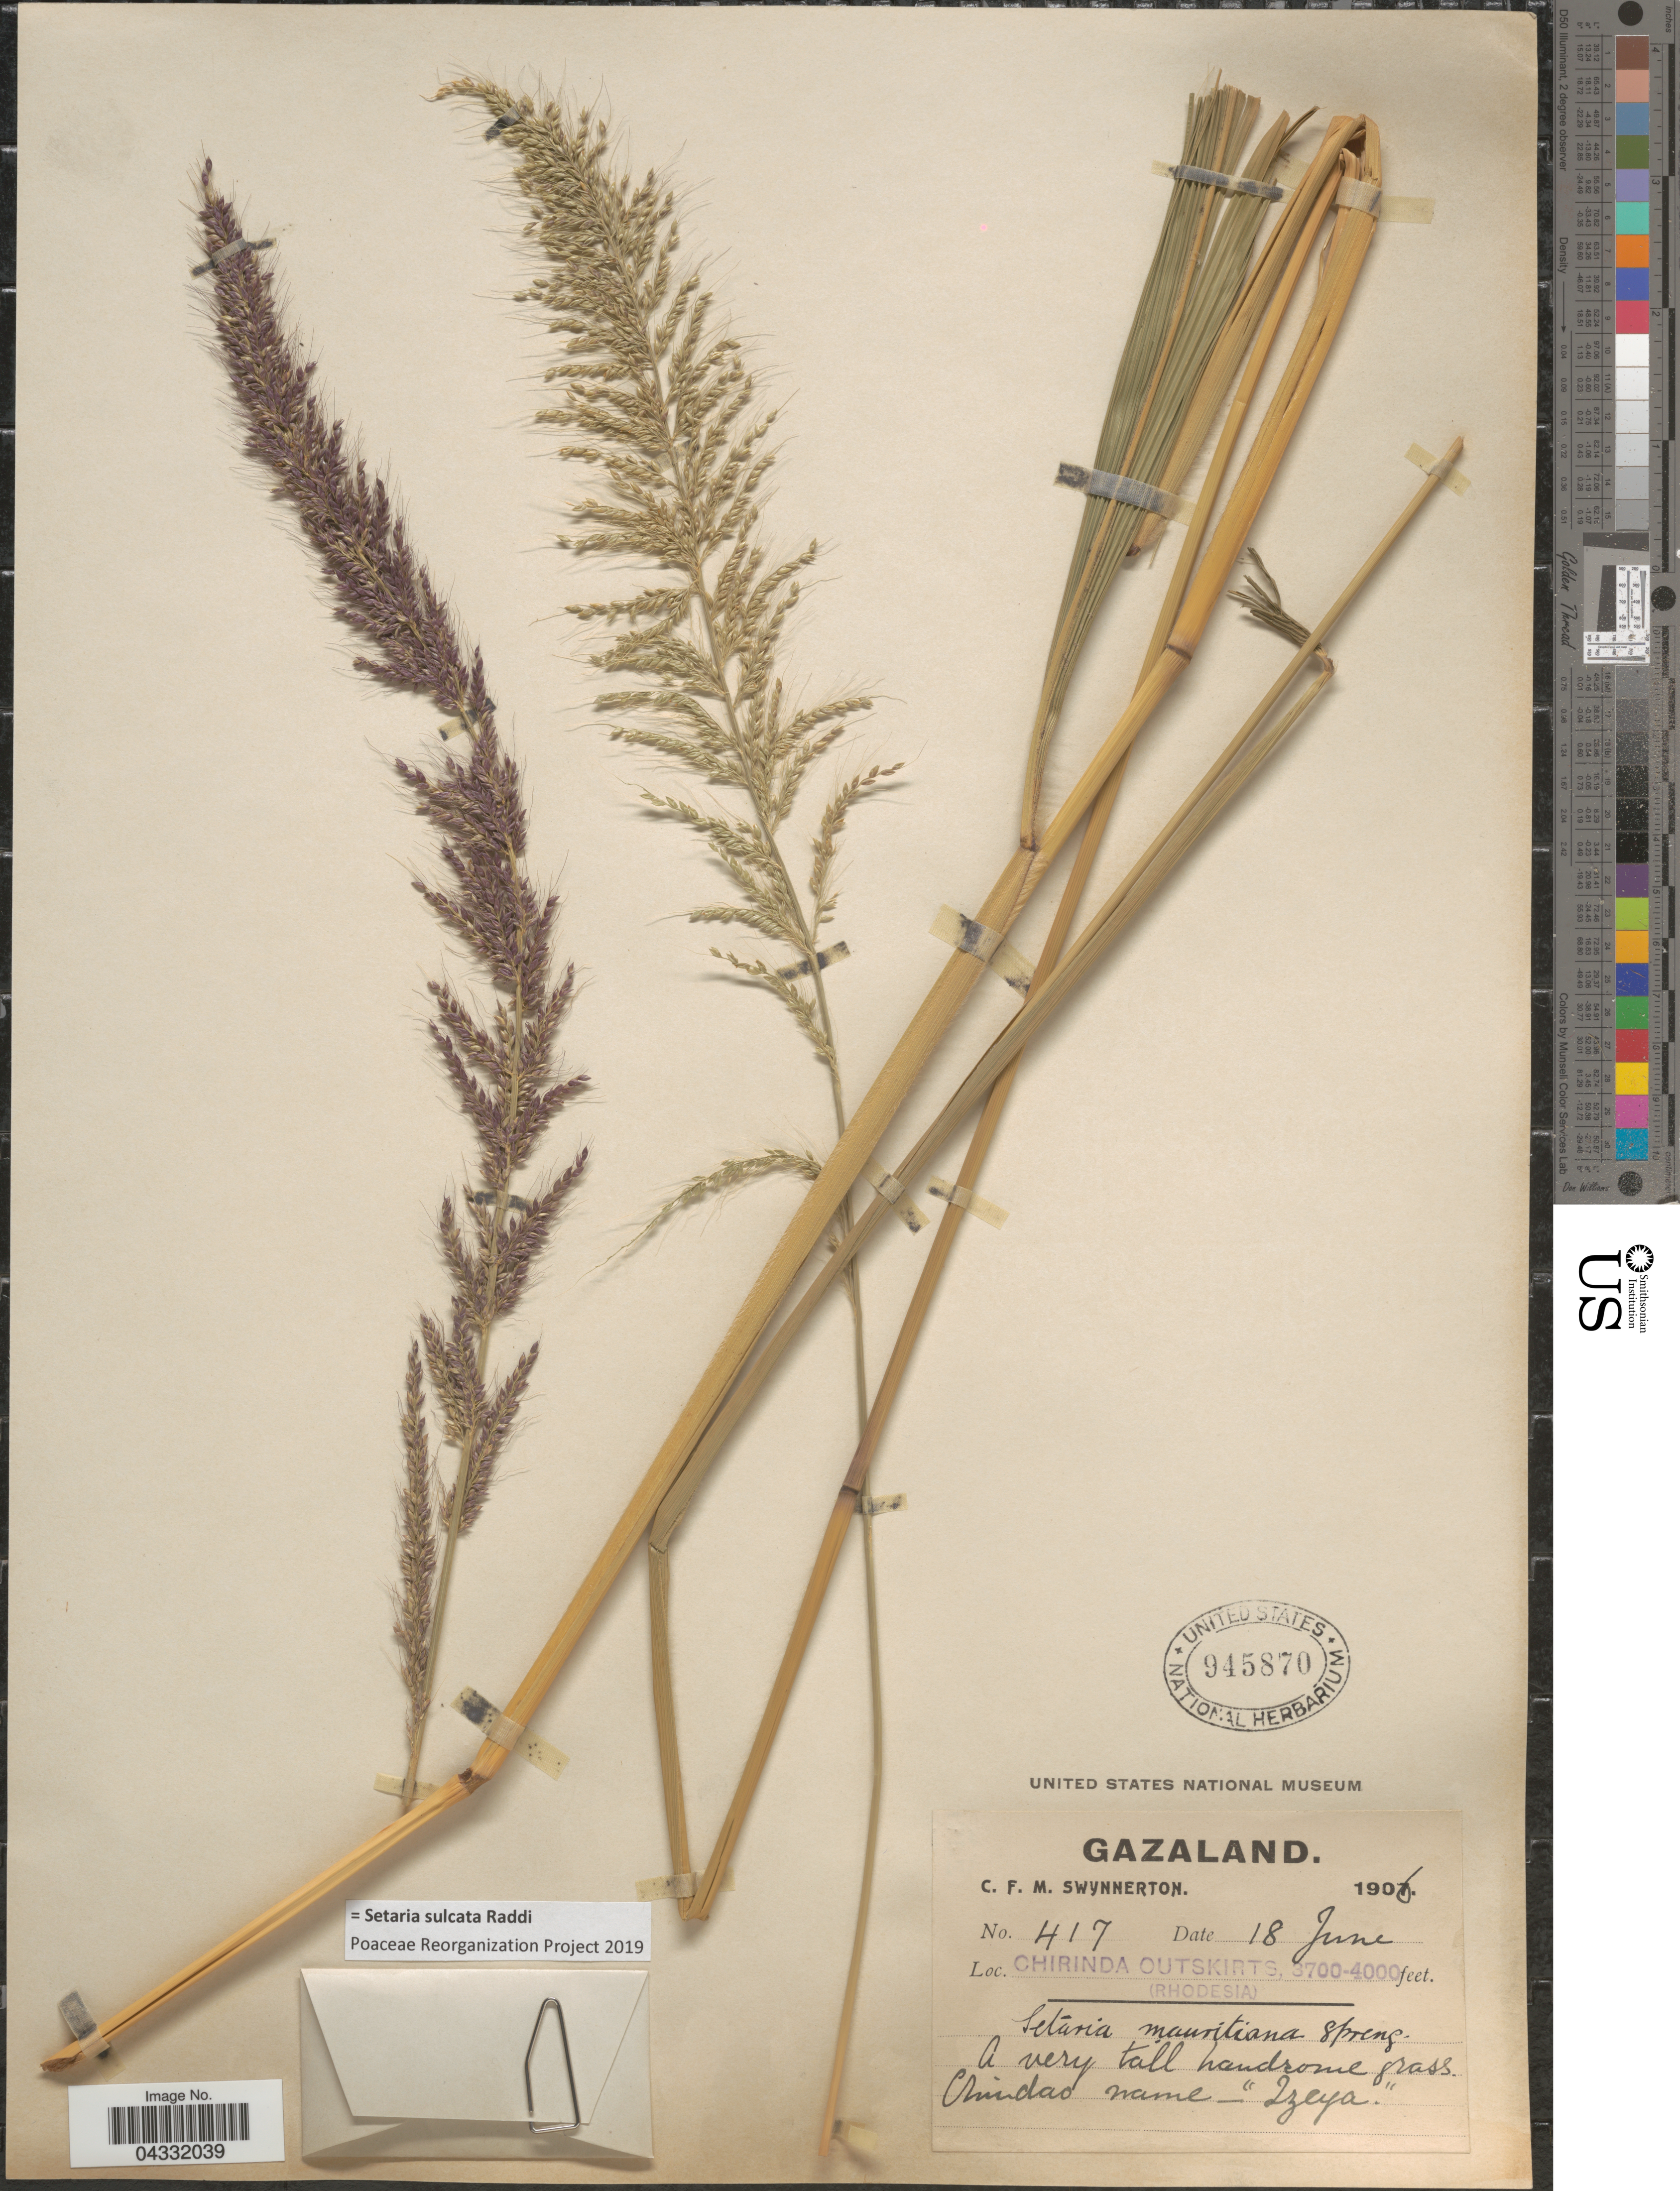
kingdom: Plantae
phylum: Tracheophyta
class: Liliopsida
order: Poales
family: Poaceae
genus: Setaria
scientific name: Setaria sulcata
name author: Raddi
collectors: C. Swynnerton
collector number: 417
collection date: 1906-06-18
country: Zimbabwe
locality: Gazaland. Chirinda Outskirts (Rhodesia).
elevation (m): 1128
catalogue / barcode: US 945870